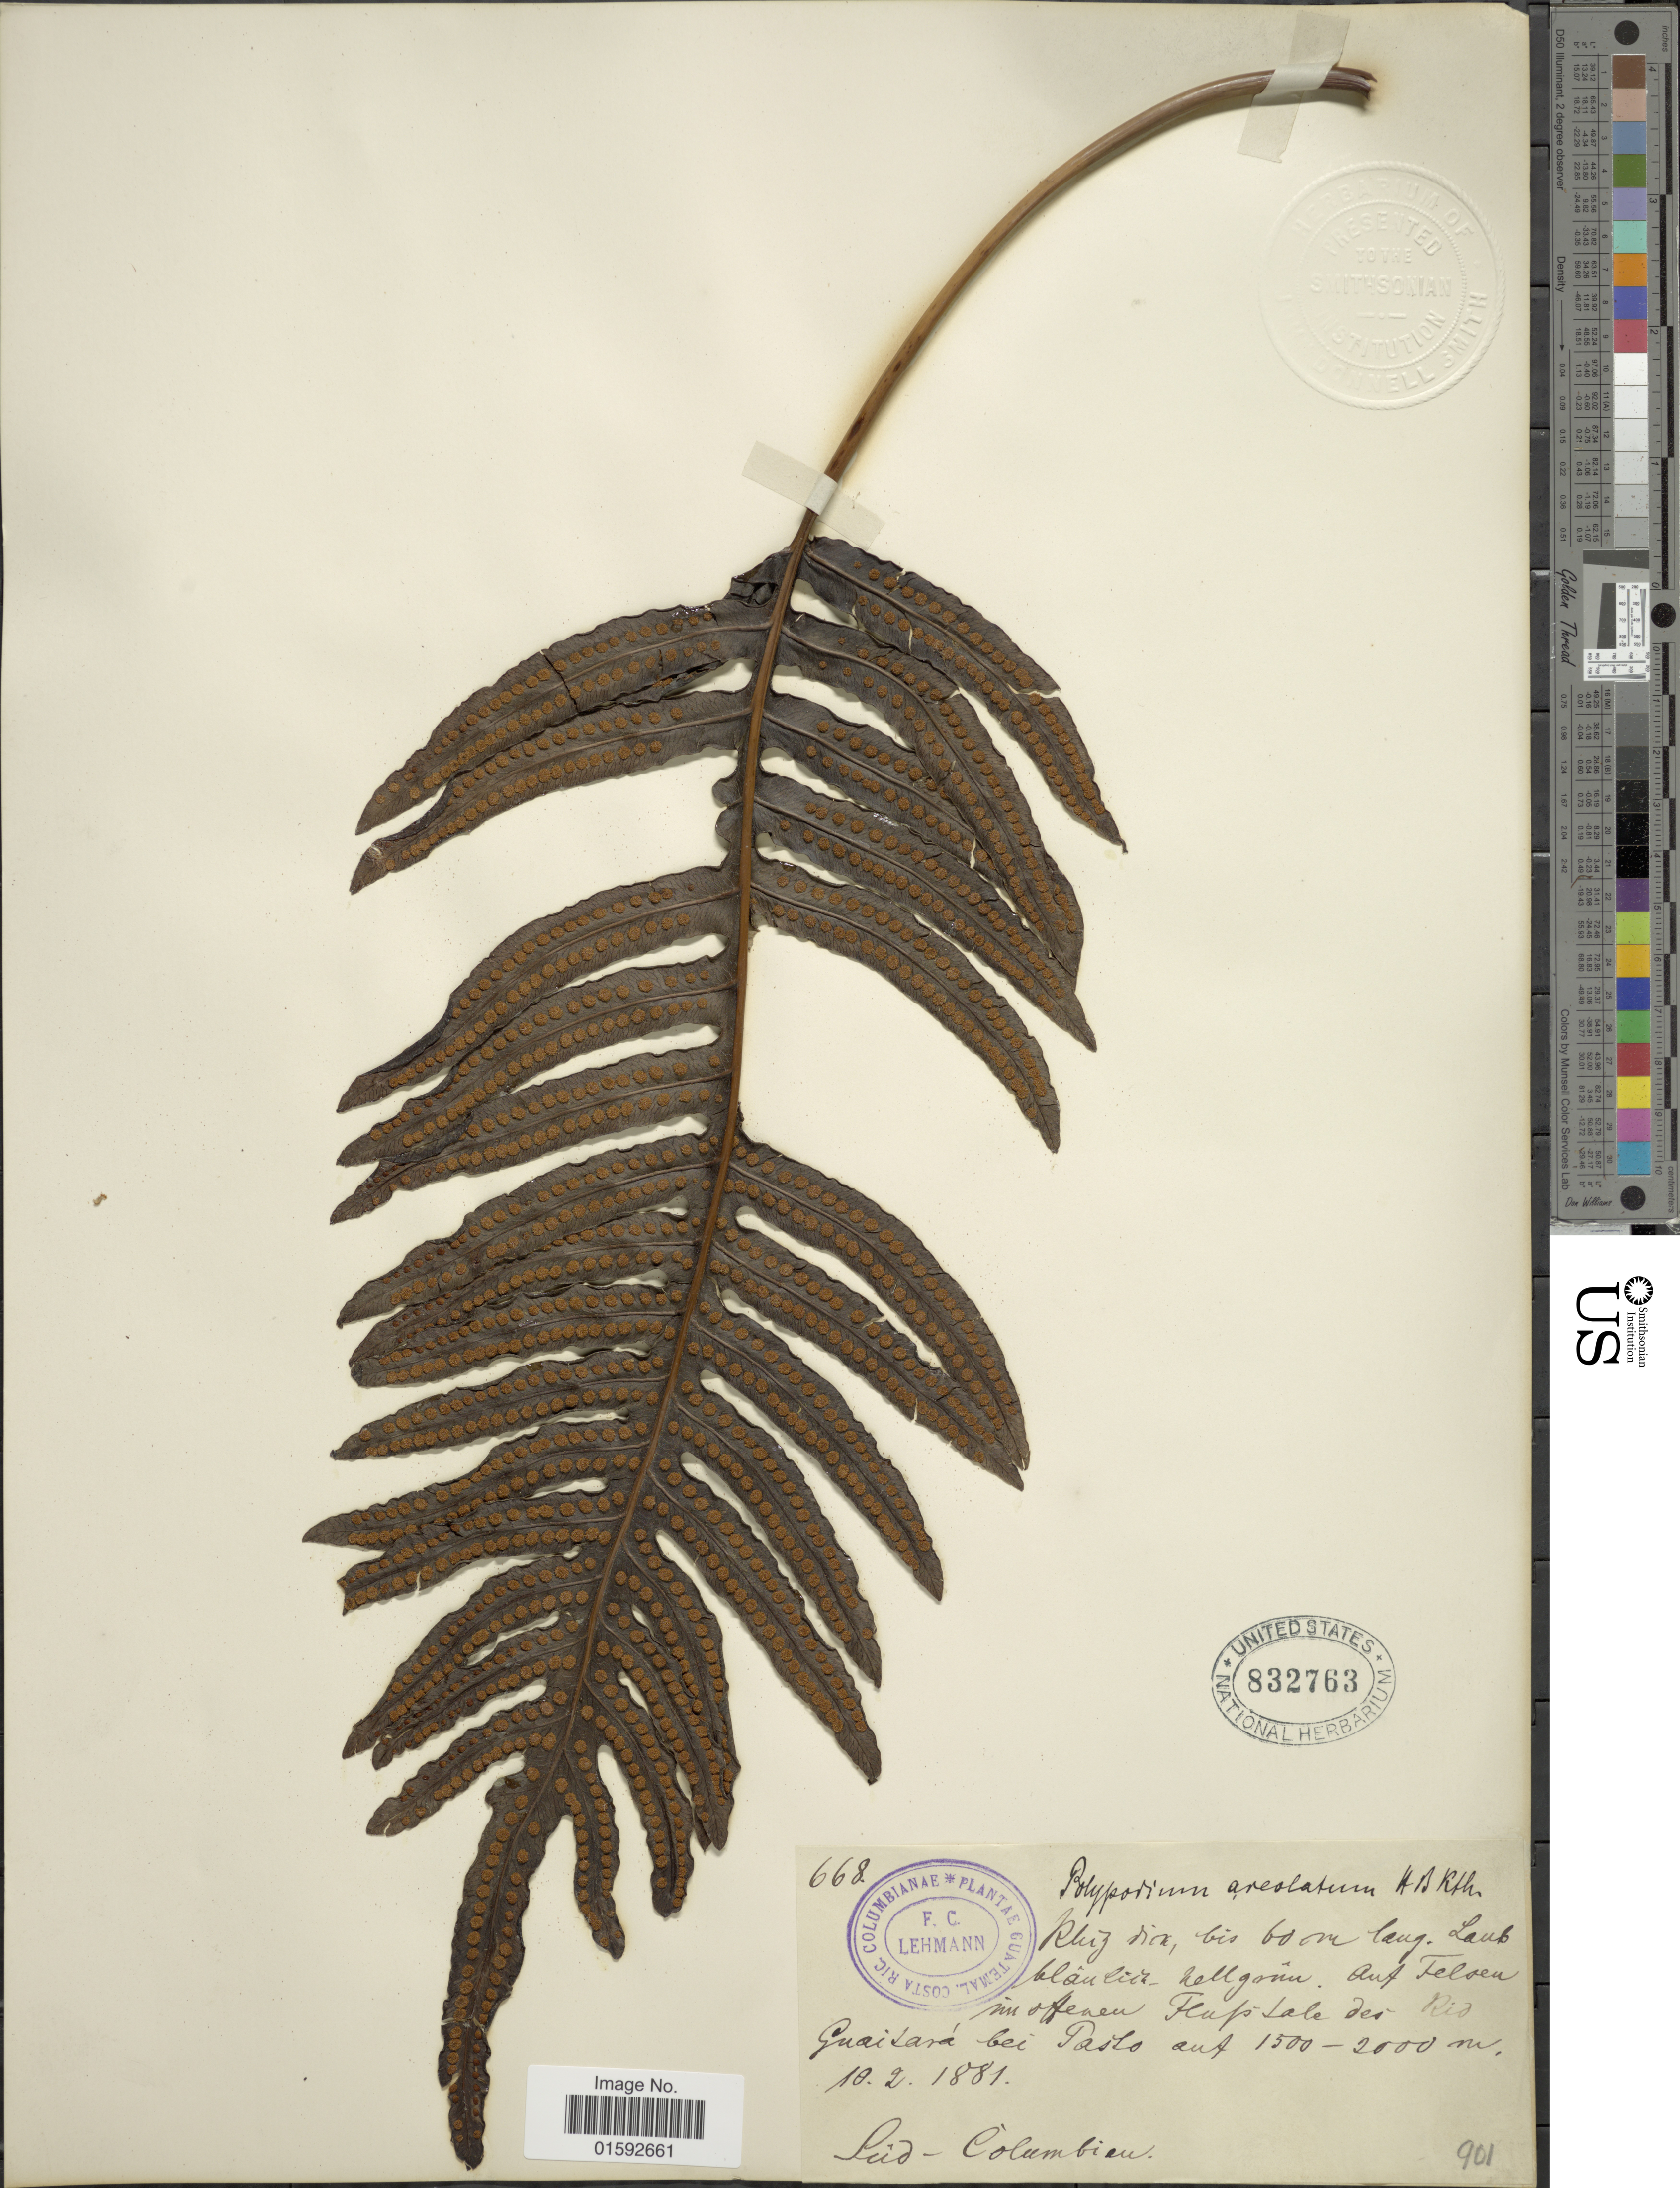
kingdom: Plantae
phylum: Tracheophyta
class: Polypodiopsida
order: Polypodiales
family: Polypodiaceae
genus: Phlebodium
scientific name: Phlebodium pseudoaureum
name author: (Cav.) Lellinger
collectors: F. C. Lehmann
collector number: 668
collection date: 1881-02-10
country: Colombia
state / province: Narino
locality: Auf Felsen im offenen Flufstale del Rio Guaitará bei Pasto, Sud-Columbien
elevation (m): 1500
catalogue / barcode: US 832763